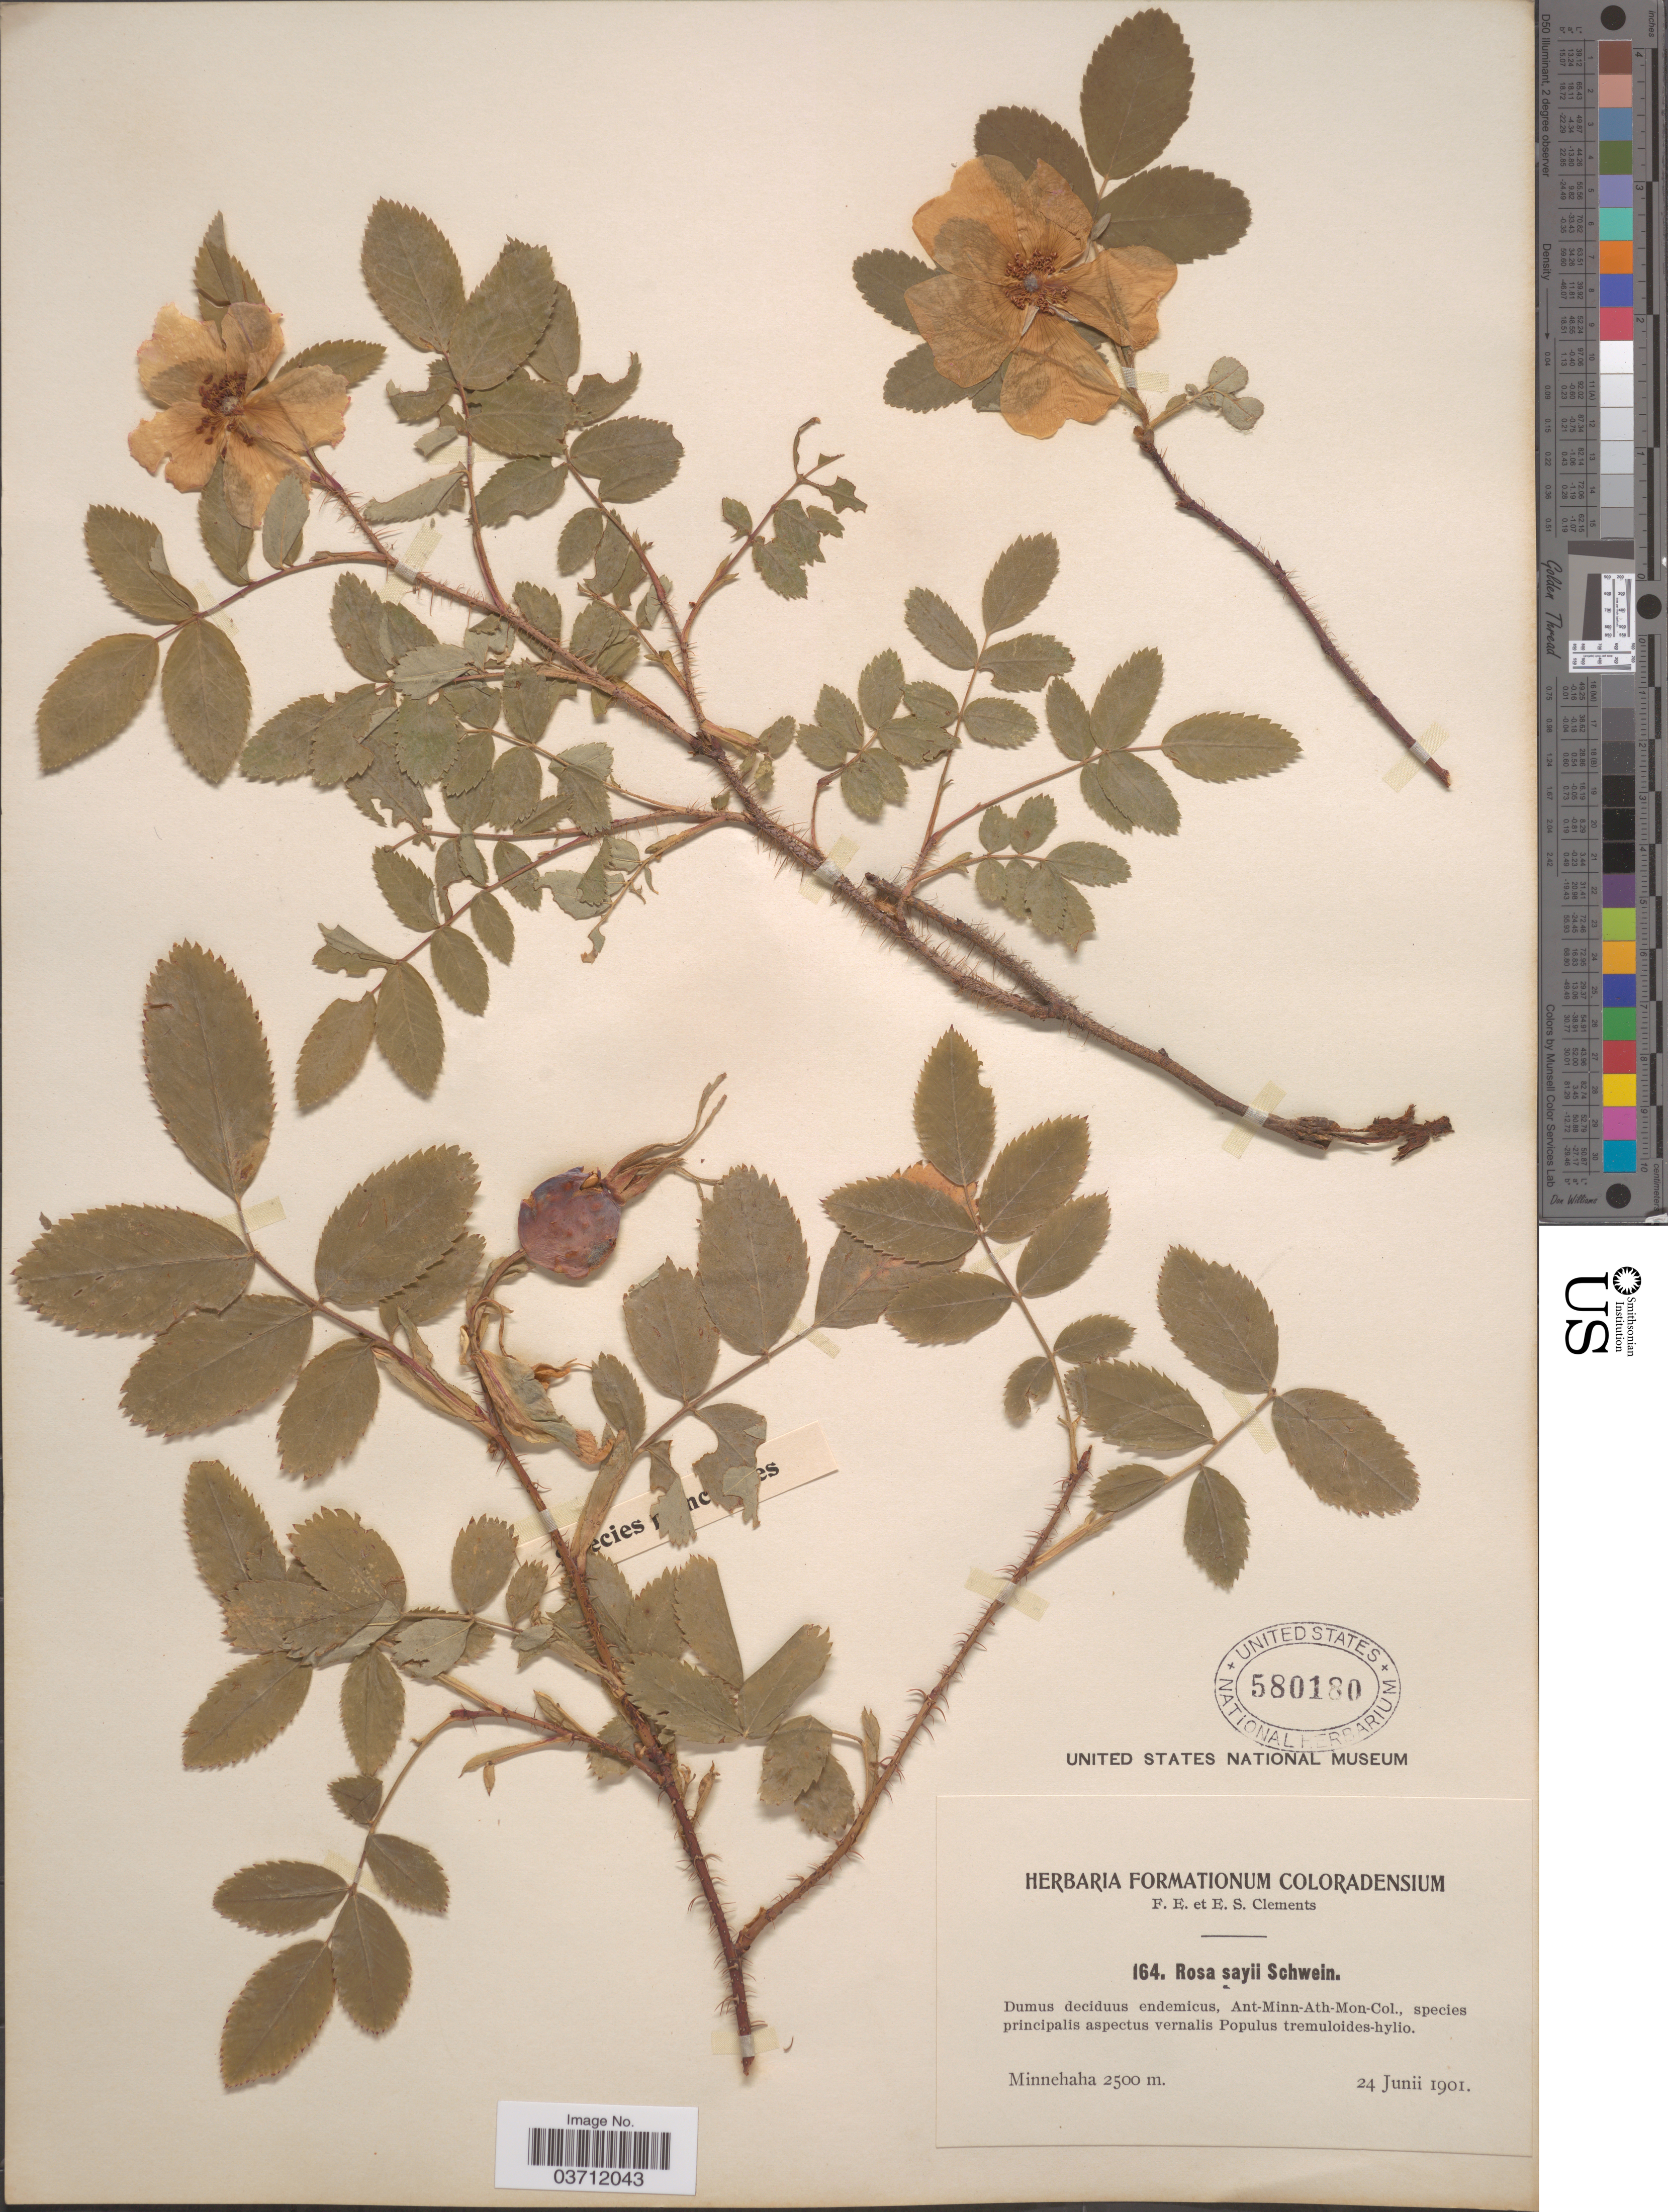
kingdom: Plantae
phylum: Tracheophyta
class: Magnoliopsida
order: Rosales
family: Rosaceae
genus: Rosa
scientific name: Rosa sayi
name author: Schwein.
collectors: F. E. Clements & E. S. Clements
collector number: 164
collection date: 1901-06-24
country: United States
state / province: Colorado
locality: Minnehaha.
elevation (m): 2500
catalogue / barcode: US 580180